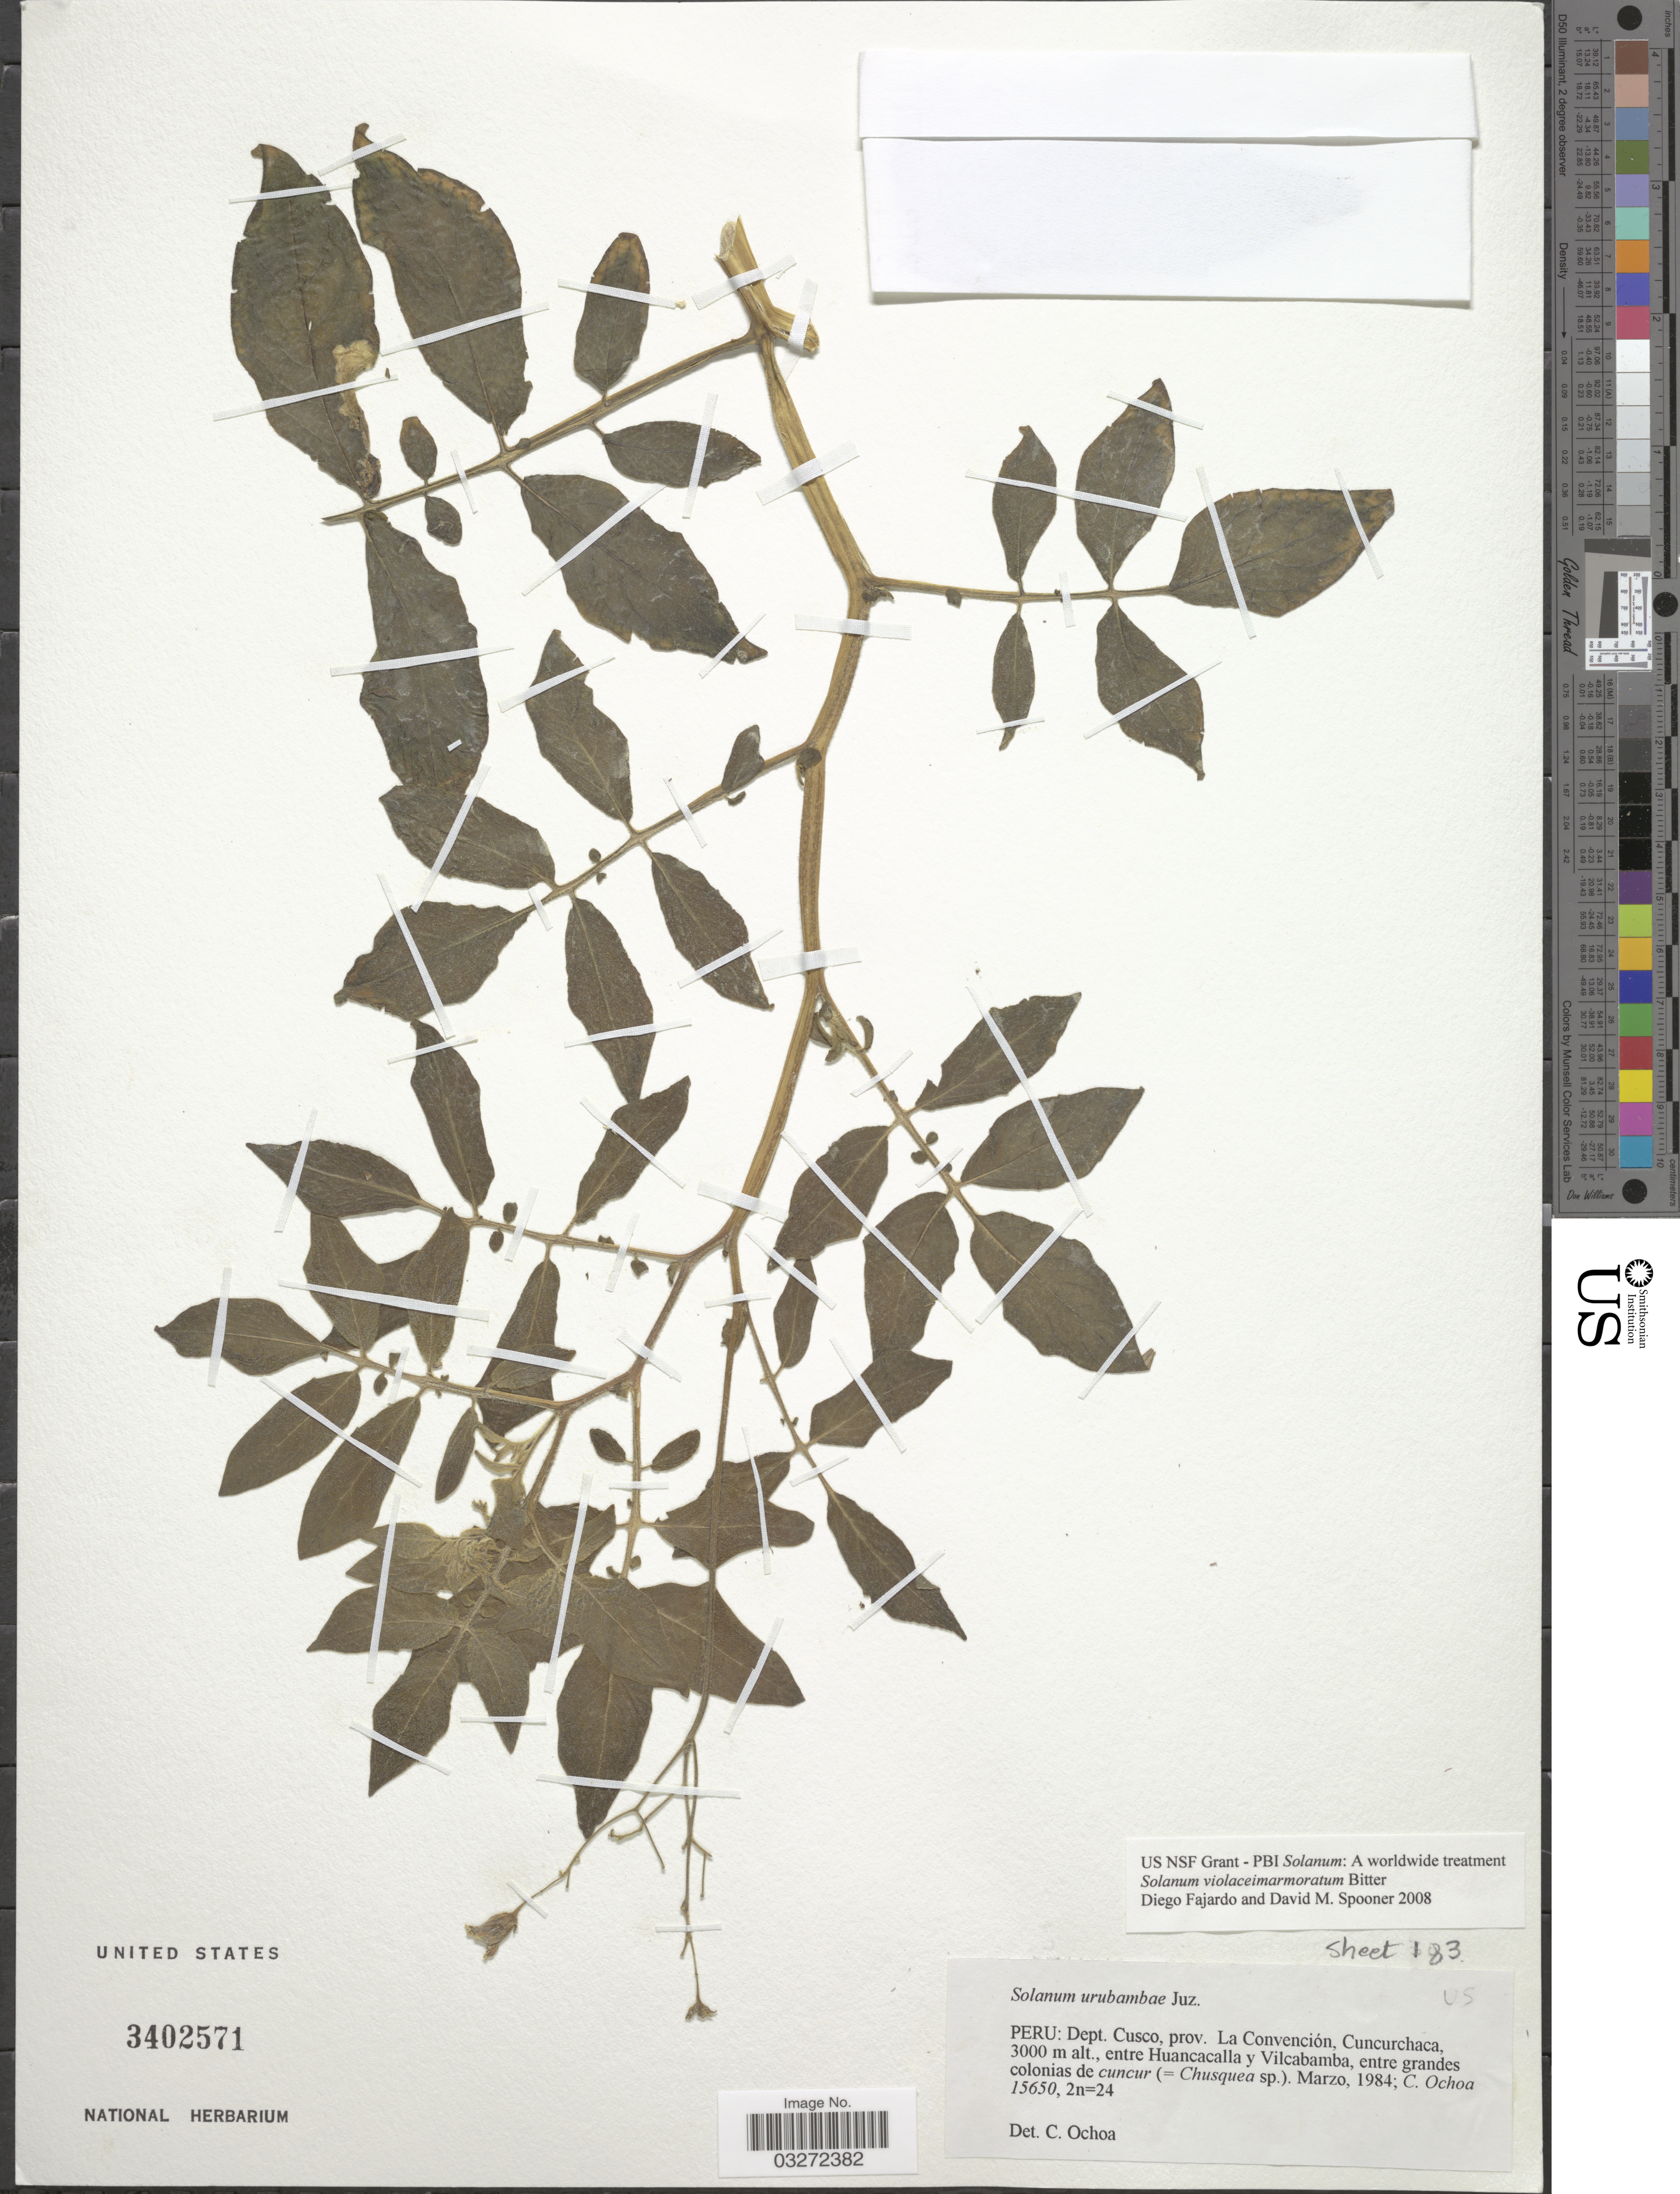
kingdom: Plantae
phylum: Tracheophyta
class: Magnoliopsida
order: Solanales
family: Solanaceae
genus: Solanum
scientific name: Solanum violaceimarmoratum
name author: Bitter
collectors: C. Ochoa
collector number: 15650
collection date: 1984-03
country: Peru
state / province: Cusco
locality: Dept. Cusco, prov. La Convención, Cuncurchaca, entre Huancacalla y Vilcabamba, entre grandes colonias de cuncur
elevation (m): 3000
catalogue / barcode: US 3402571